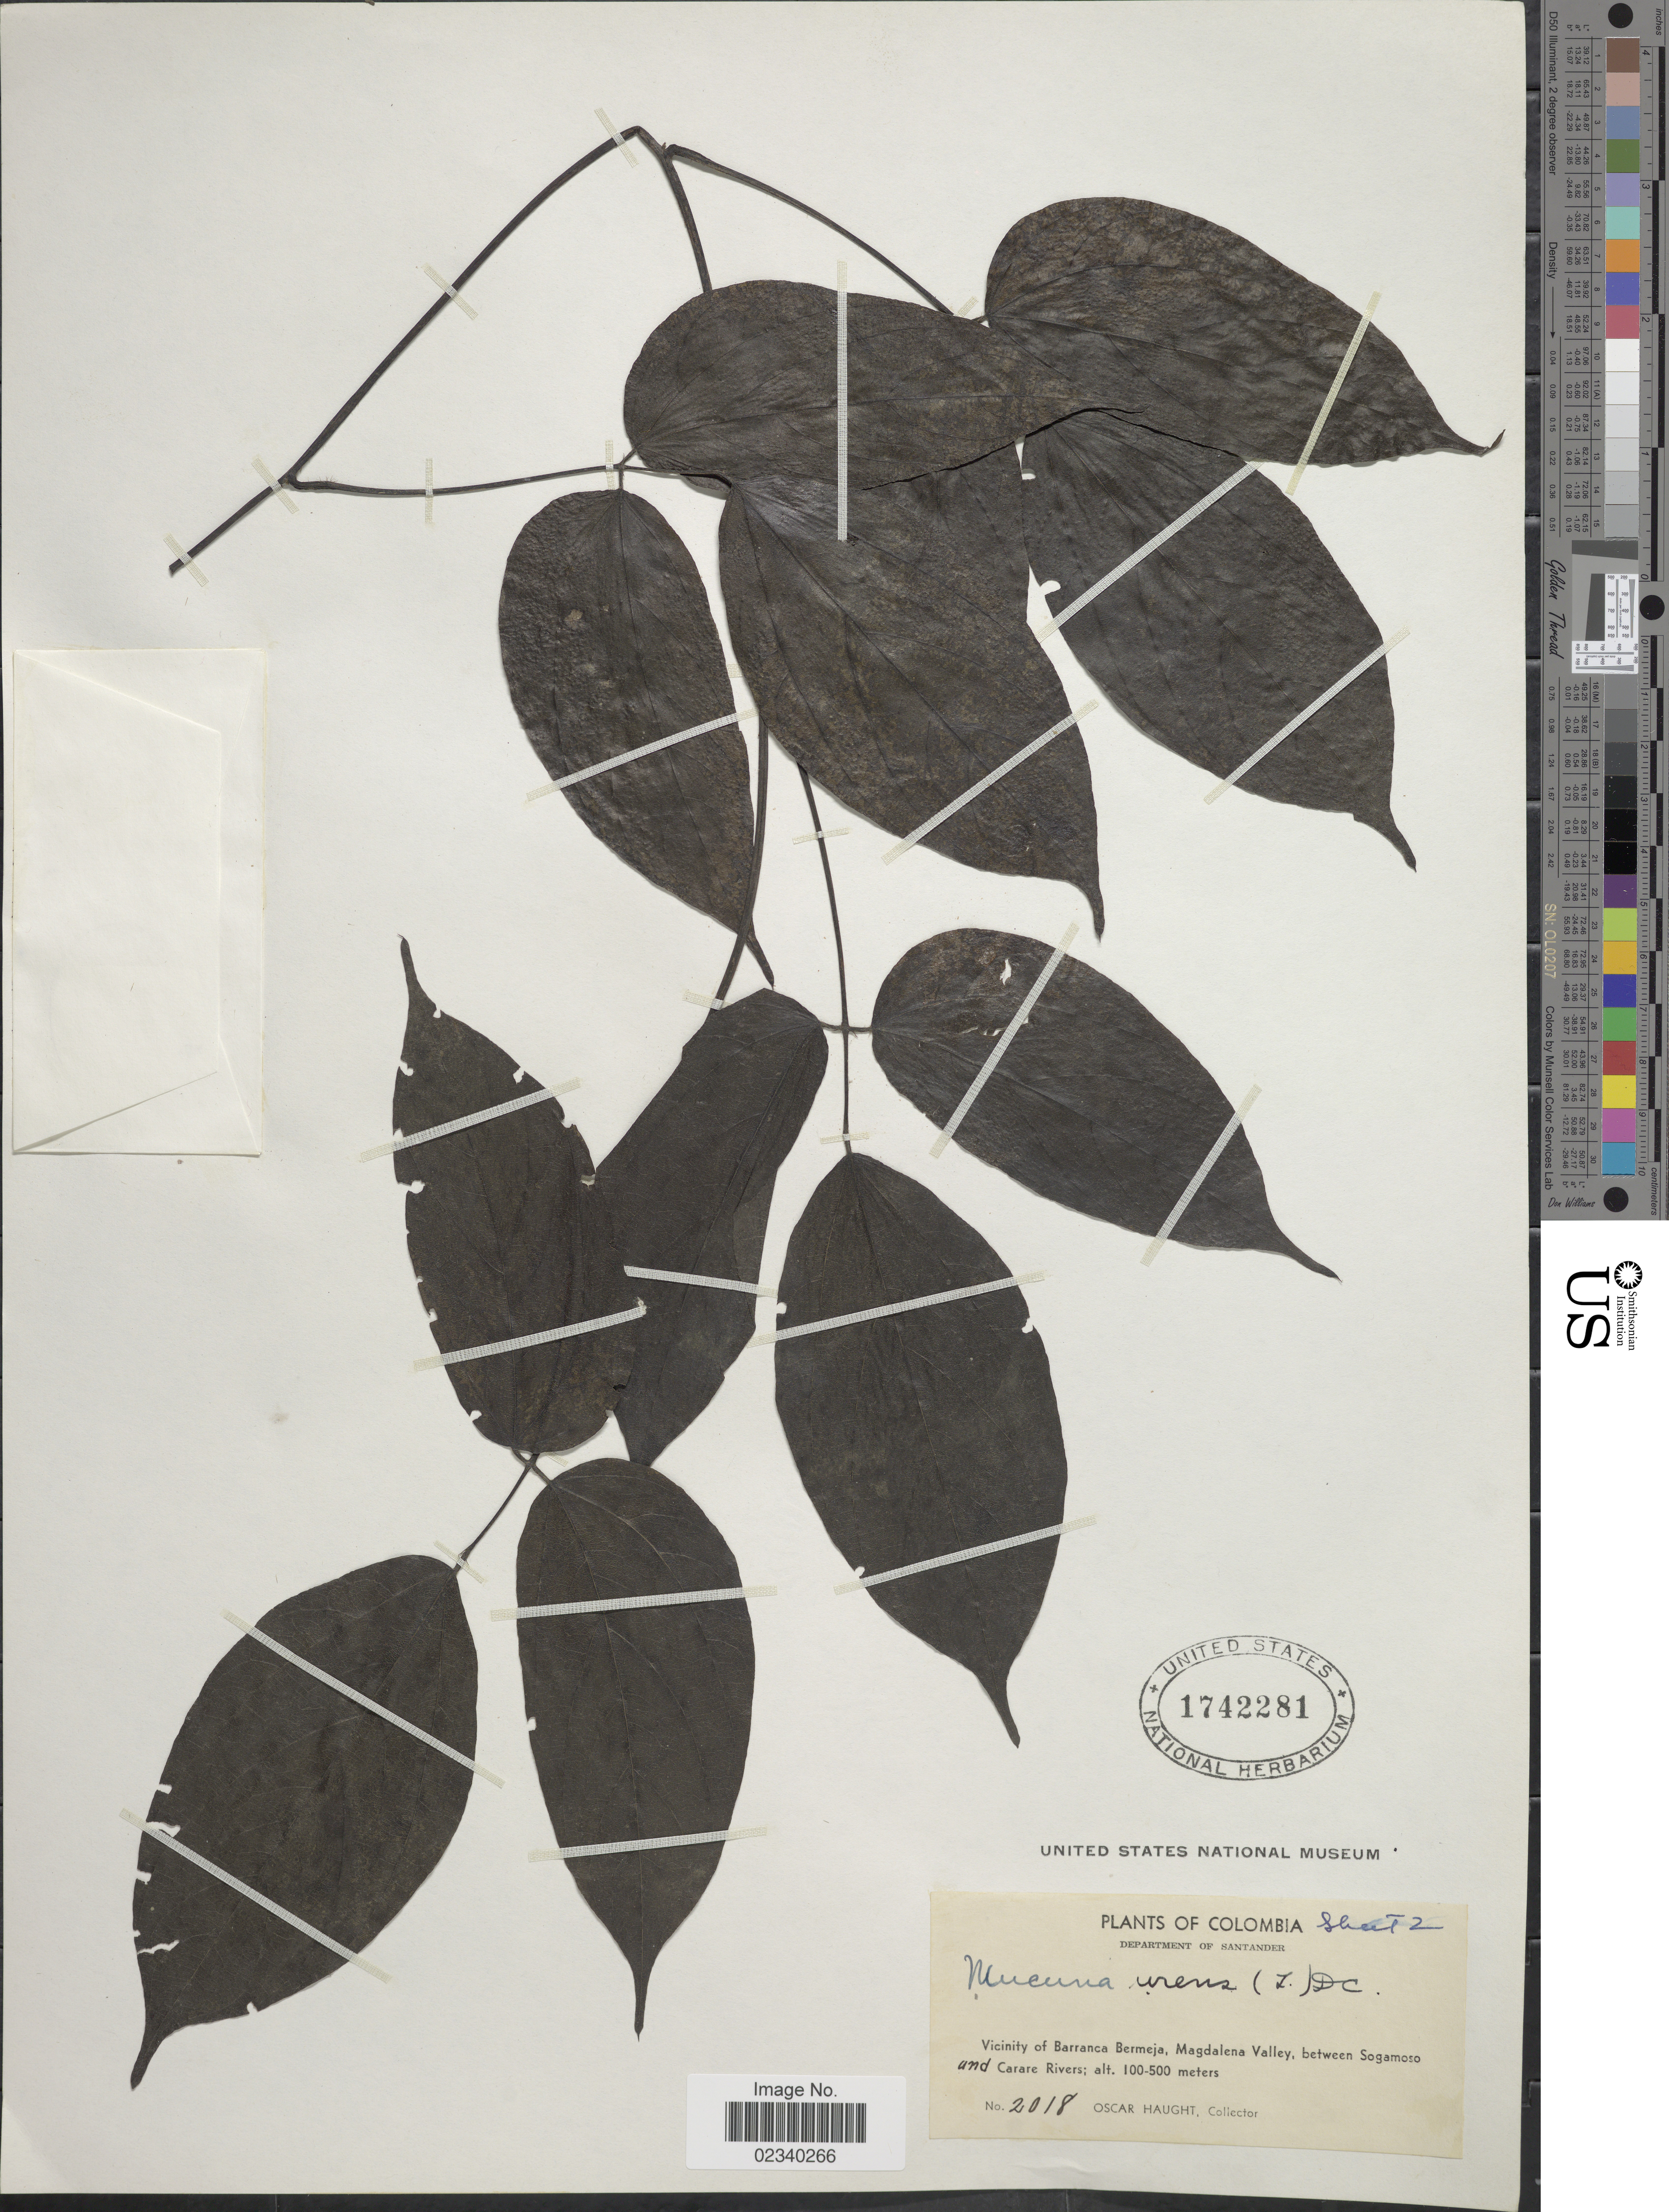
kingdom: Plantae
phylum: Tracheophyta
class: Magnoliopsida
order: Fabales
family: Fabaceae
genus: Mucuna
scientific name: Mucuna mutisiana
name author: (Kunth) DC.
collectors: O. L. Haught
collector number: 2018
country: Colombia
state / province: Santander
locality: Department of Santander, Vicinity of Barranca Bermeja, Magdalena Valley, between Sogamoso and Carare Rivers. Aguas Blancas Creek 25 km. south of El Centro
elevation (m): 100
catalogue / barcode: US 1742281